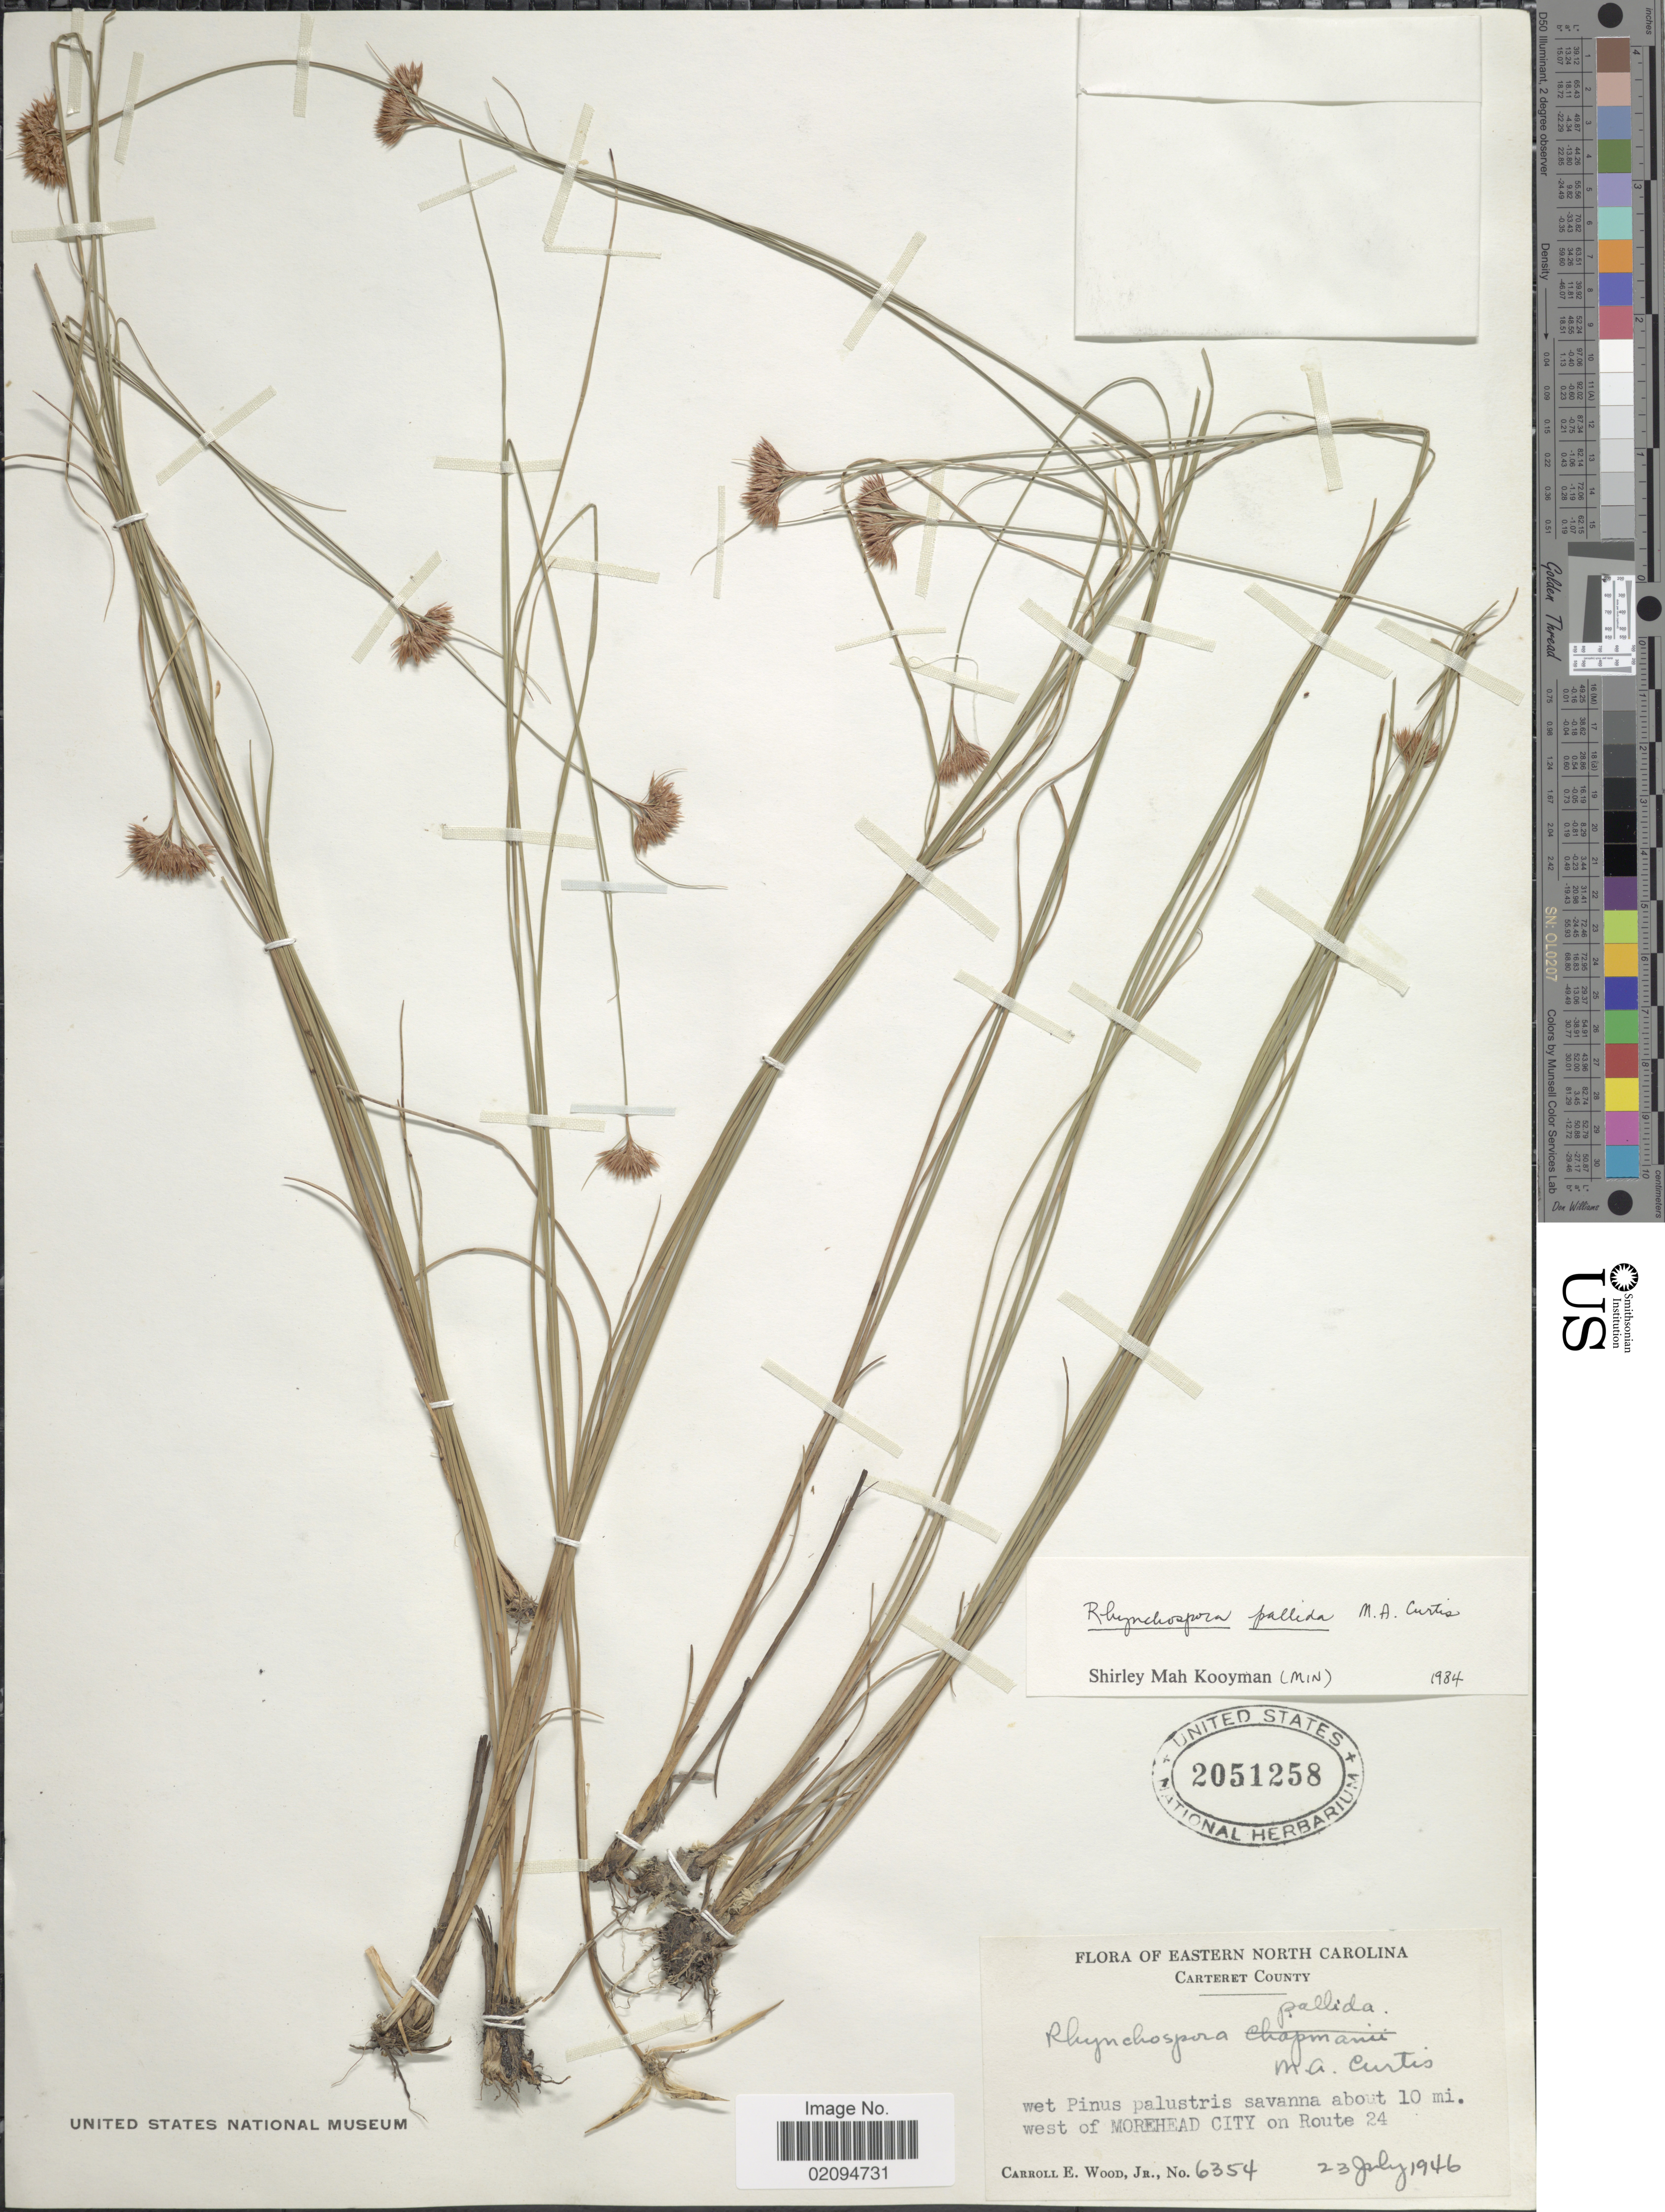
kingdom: Plantae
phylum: Tracheophyta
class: Liliopsida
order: Poales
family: Cyperaceae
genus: Rhynchospora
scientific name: Rhynchospora pallida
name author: M.A. Curtis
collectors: C. E. Wood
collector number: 6354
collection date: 1946-07-23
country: United States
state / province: North Carolina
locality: Eastern North Carolina, Carteret County. about 10 mi. west of Morehead City on Route 24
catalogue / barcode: US 2051258